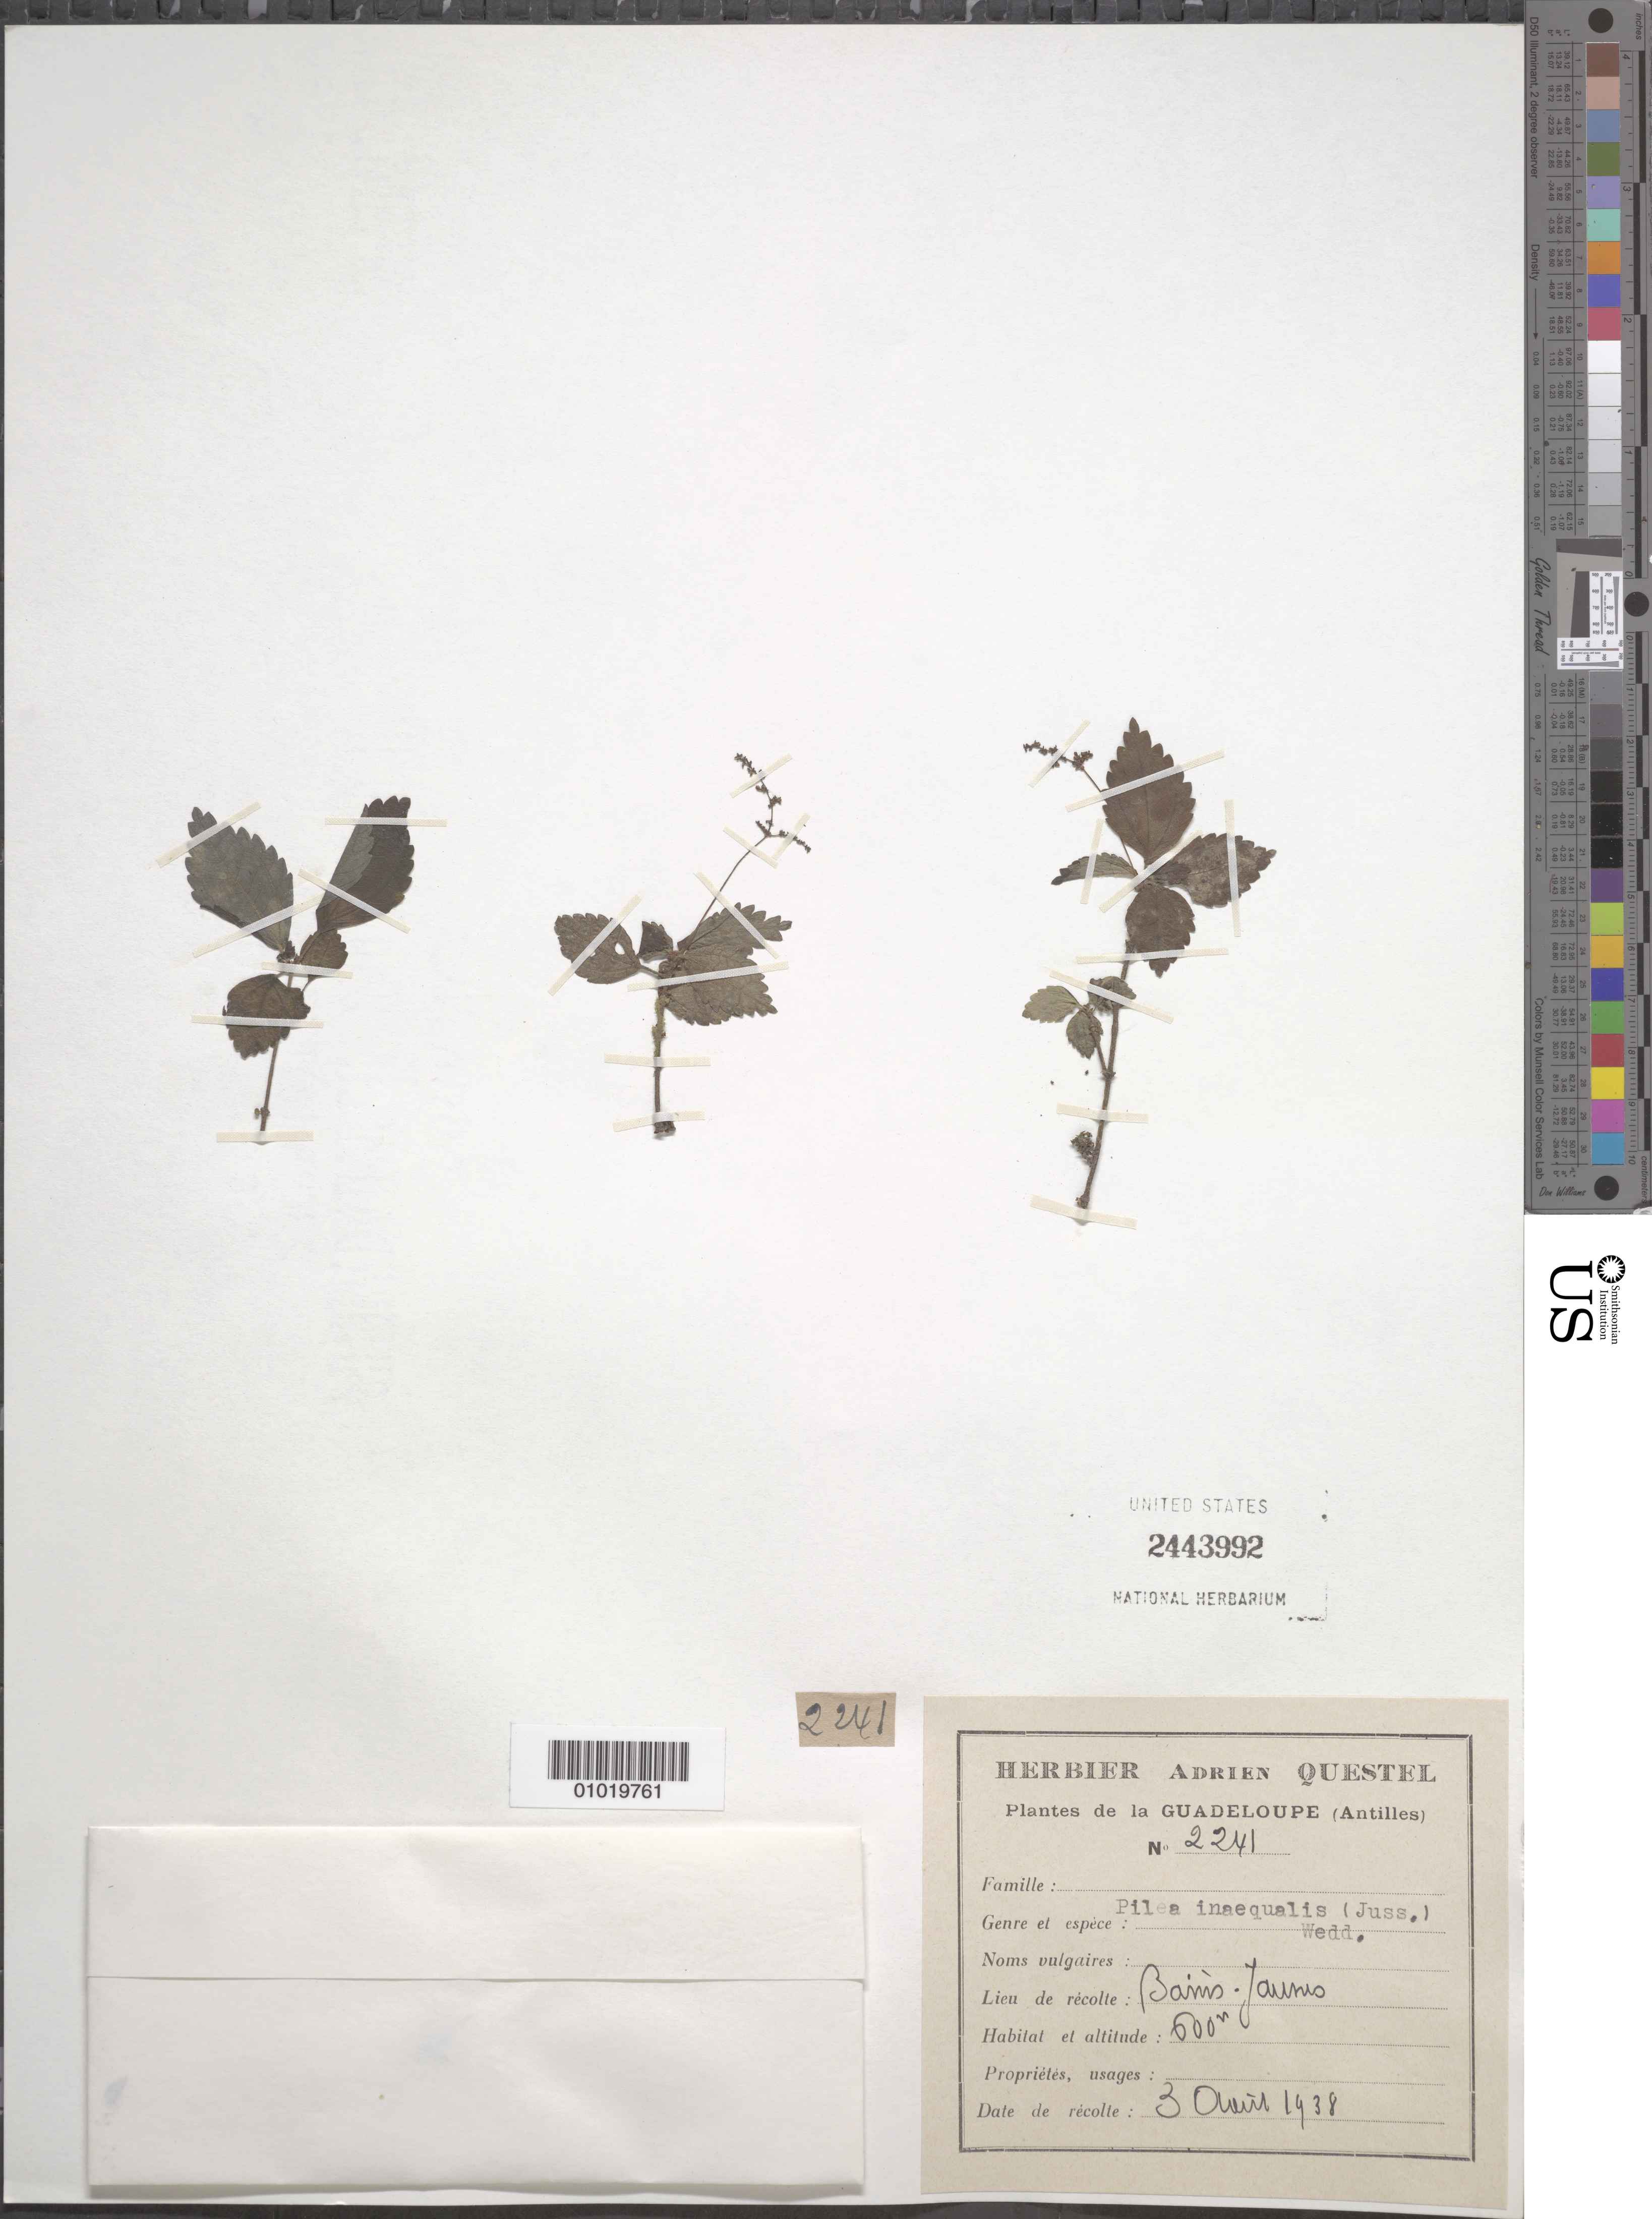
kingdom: Plantae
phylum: Tracheophyta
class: Magnoliopsida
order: Rosales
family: Urticaceae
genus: Pilea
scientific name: Pilea inaequalis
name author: (Juss. ex Poir.) Wedd.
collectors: A. Questel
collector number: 2241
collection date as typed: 03 Aug 1938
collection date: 1938-08-03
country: Guadeloupe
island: Basse Terre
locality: Bains Jaunes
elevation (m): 600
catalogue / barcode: US 2443992